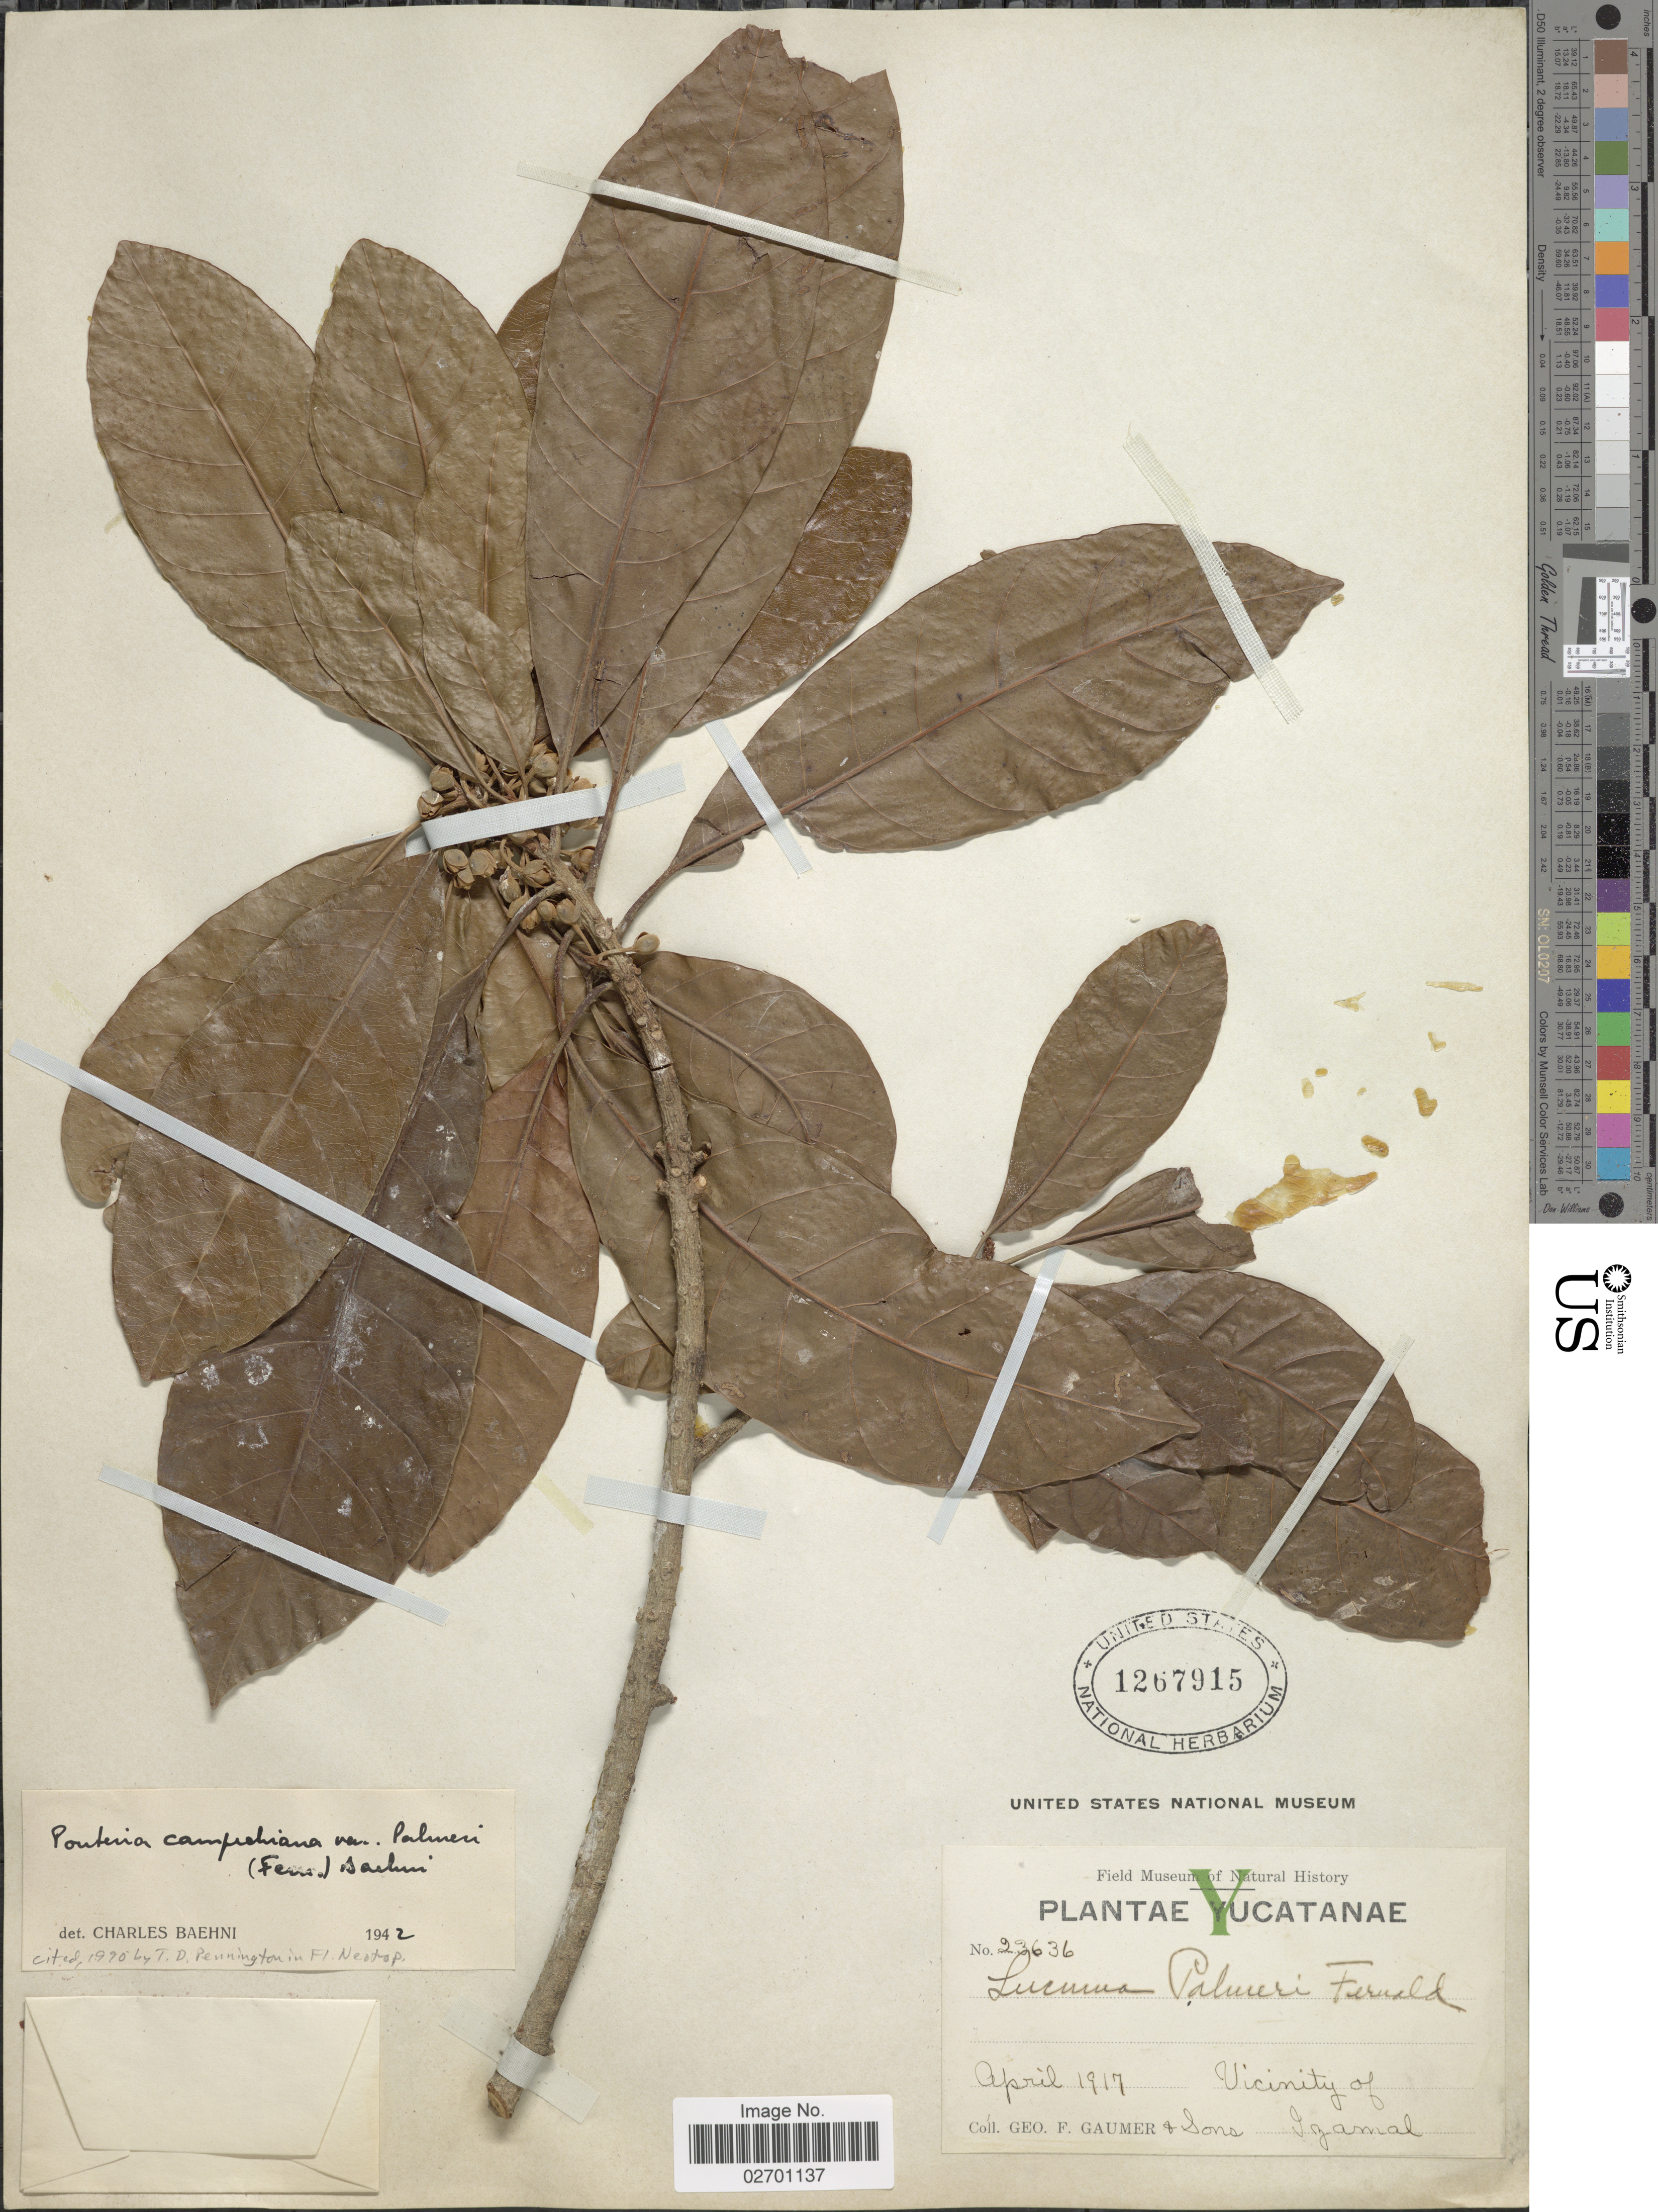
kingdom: Plantae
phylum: Tracheophyta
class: Magnoliopsida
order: Ericales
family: Sapotaceae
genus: Pouteria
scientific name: Pouteria campechiana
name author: (Kunth) Baehni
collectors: G. F. Gaumer & et al.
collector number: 23636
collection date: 1917-04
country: Mexico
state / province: Yucatán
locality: Vicinity of Izamal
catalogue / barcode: US 1267915